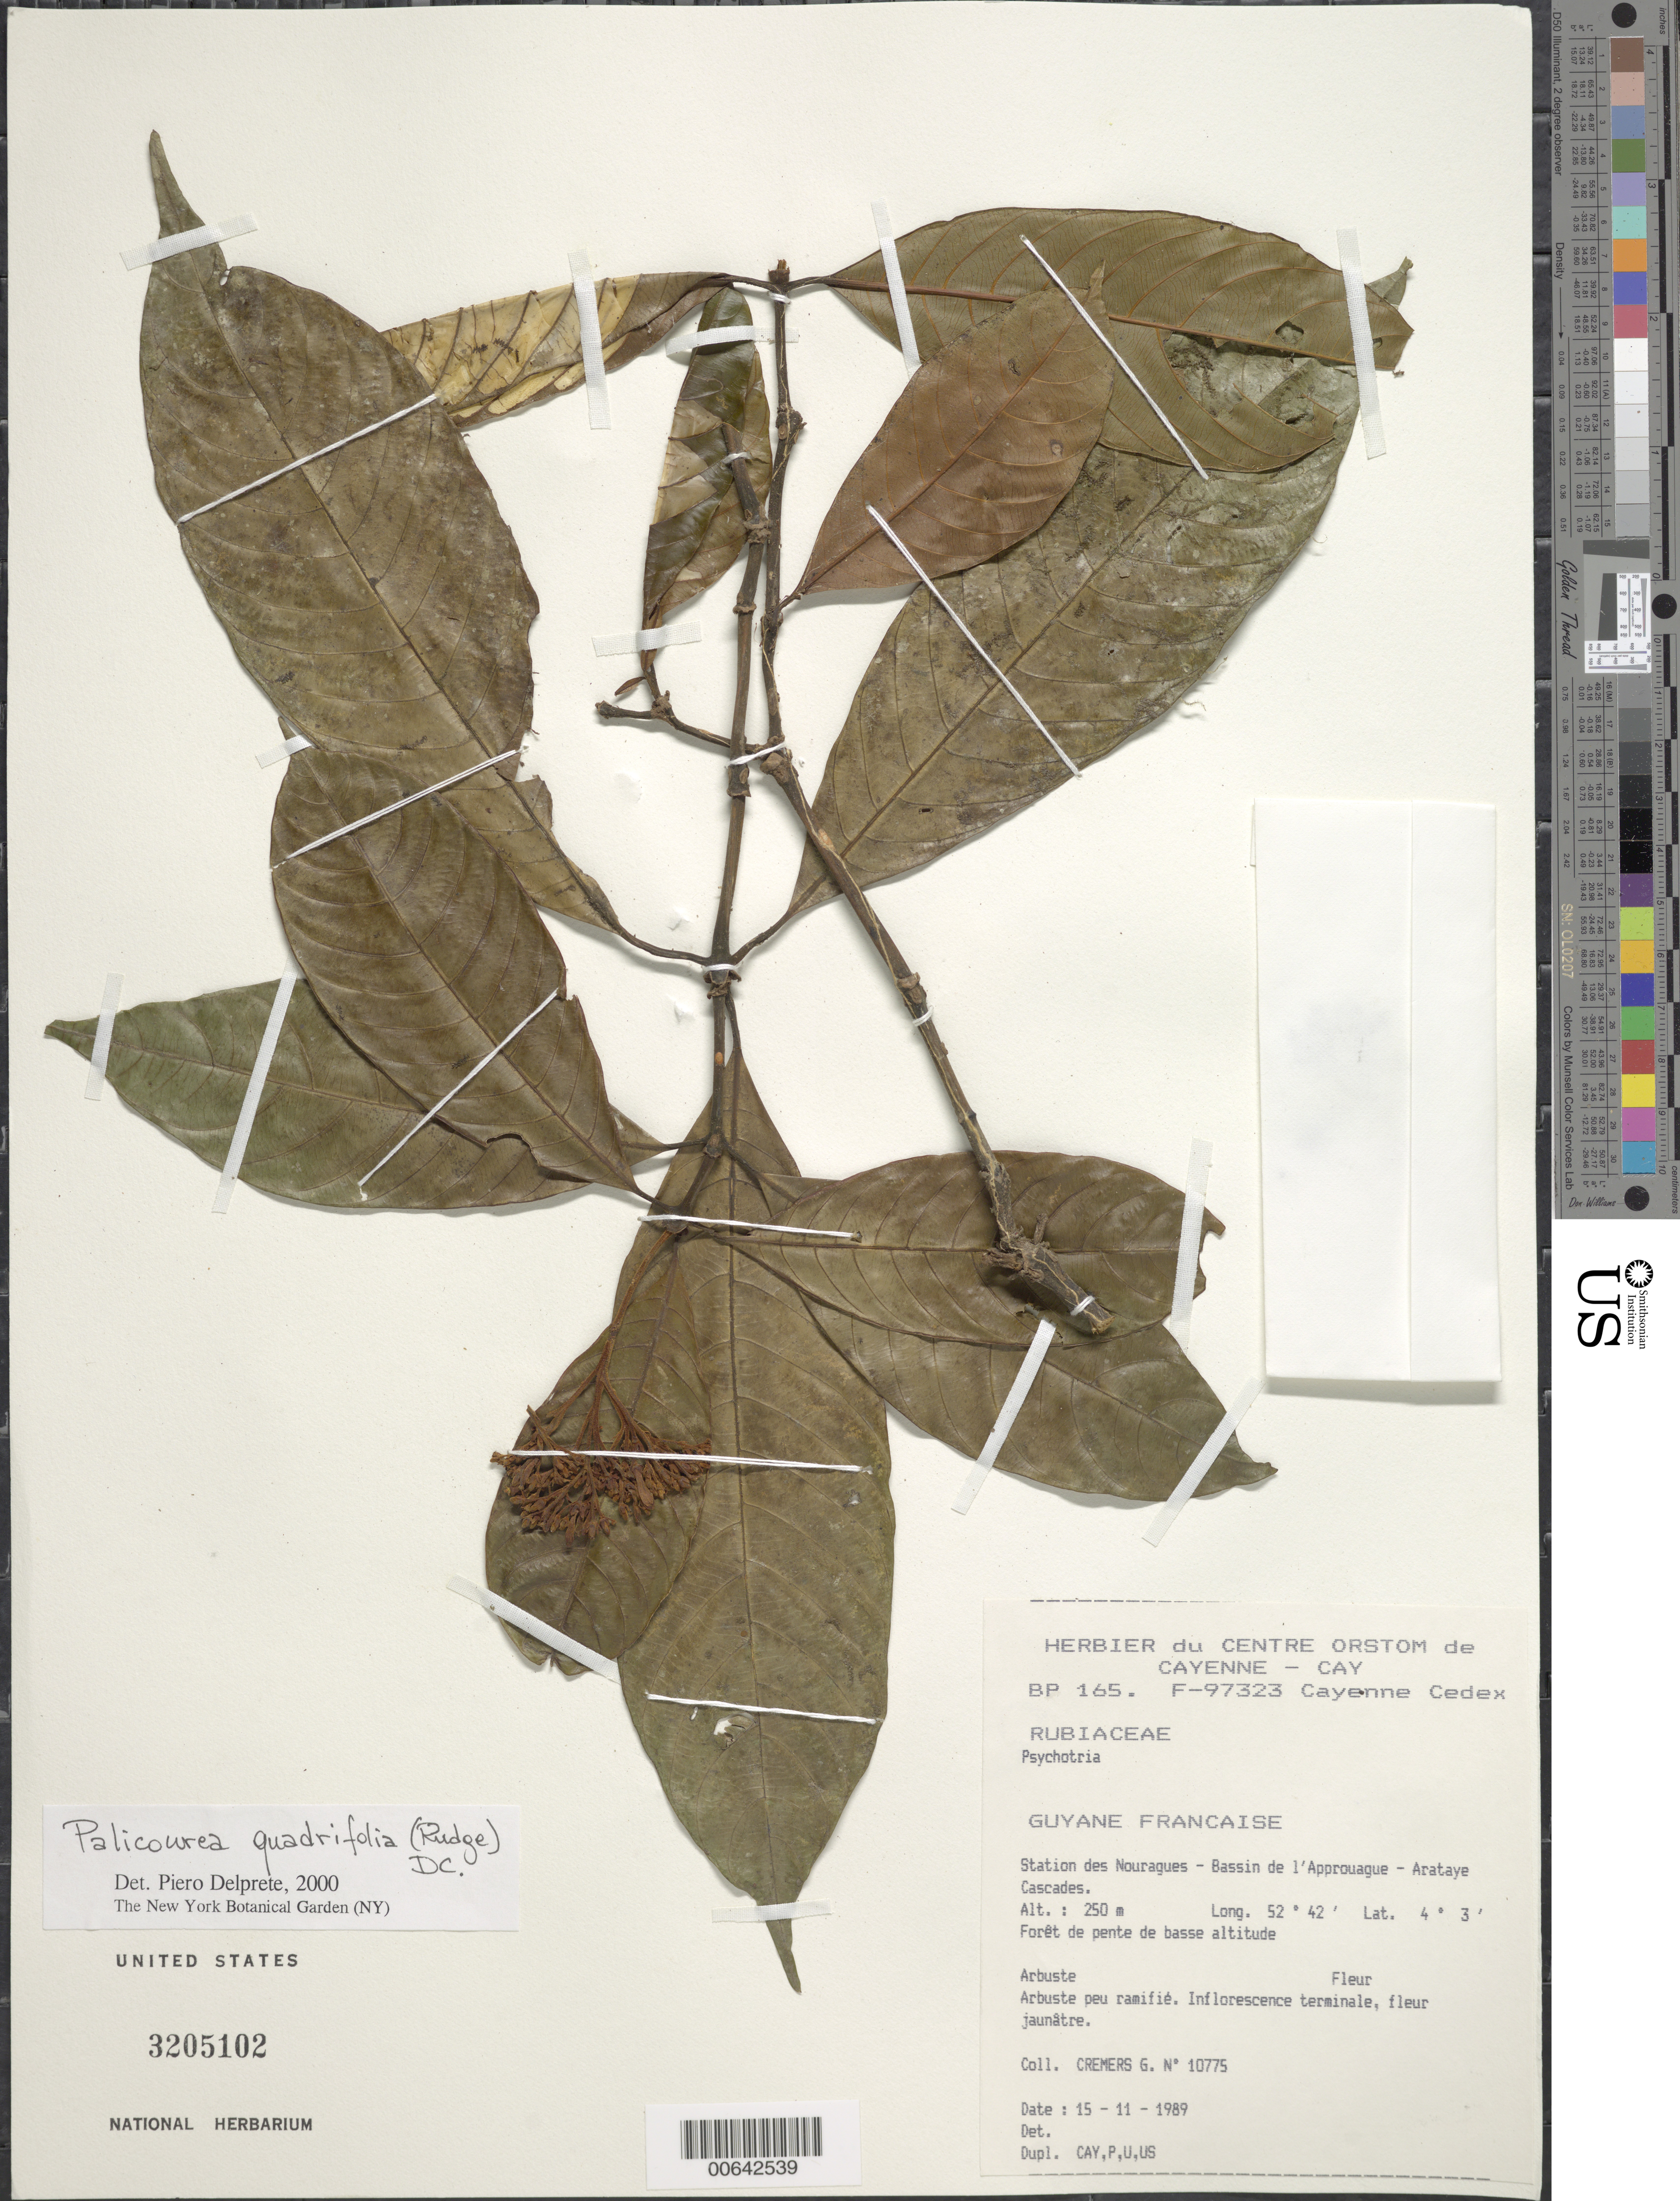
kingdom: Plantae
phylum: Tracheophyta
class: Magnoliopsida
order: Gentianales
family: Rubiaceae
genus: Palicourea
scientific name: Palicourea quadrifolia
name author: (Rudge) DC.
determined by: Delprete, P. G., Herb. de Guyane Cay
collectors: G. Cremers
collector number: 10775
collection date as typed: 15-Nov-89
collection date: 1989-11-15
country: French Guiana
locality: Station des Nouragues, Bassin de l'Approuague, Arataye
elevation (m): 250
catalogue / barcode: US 3205102